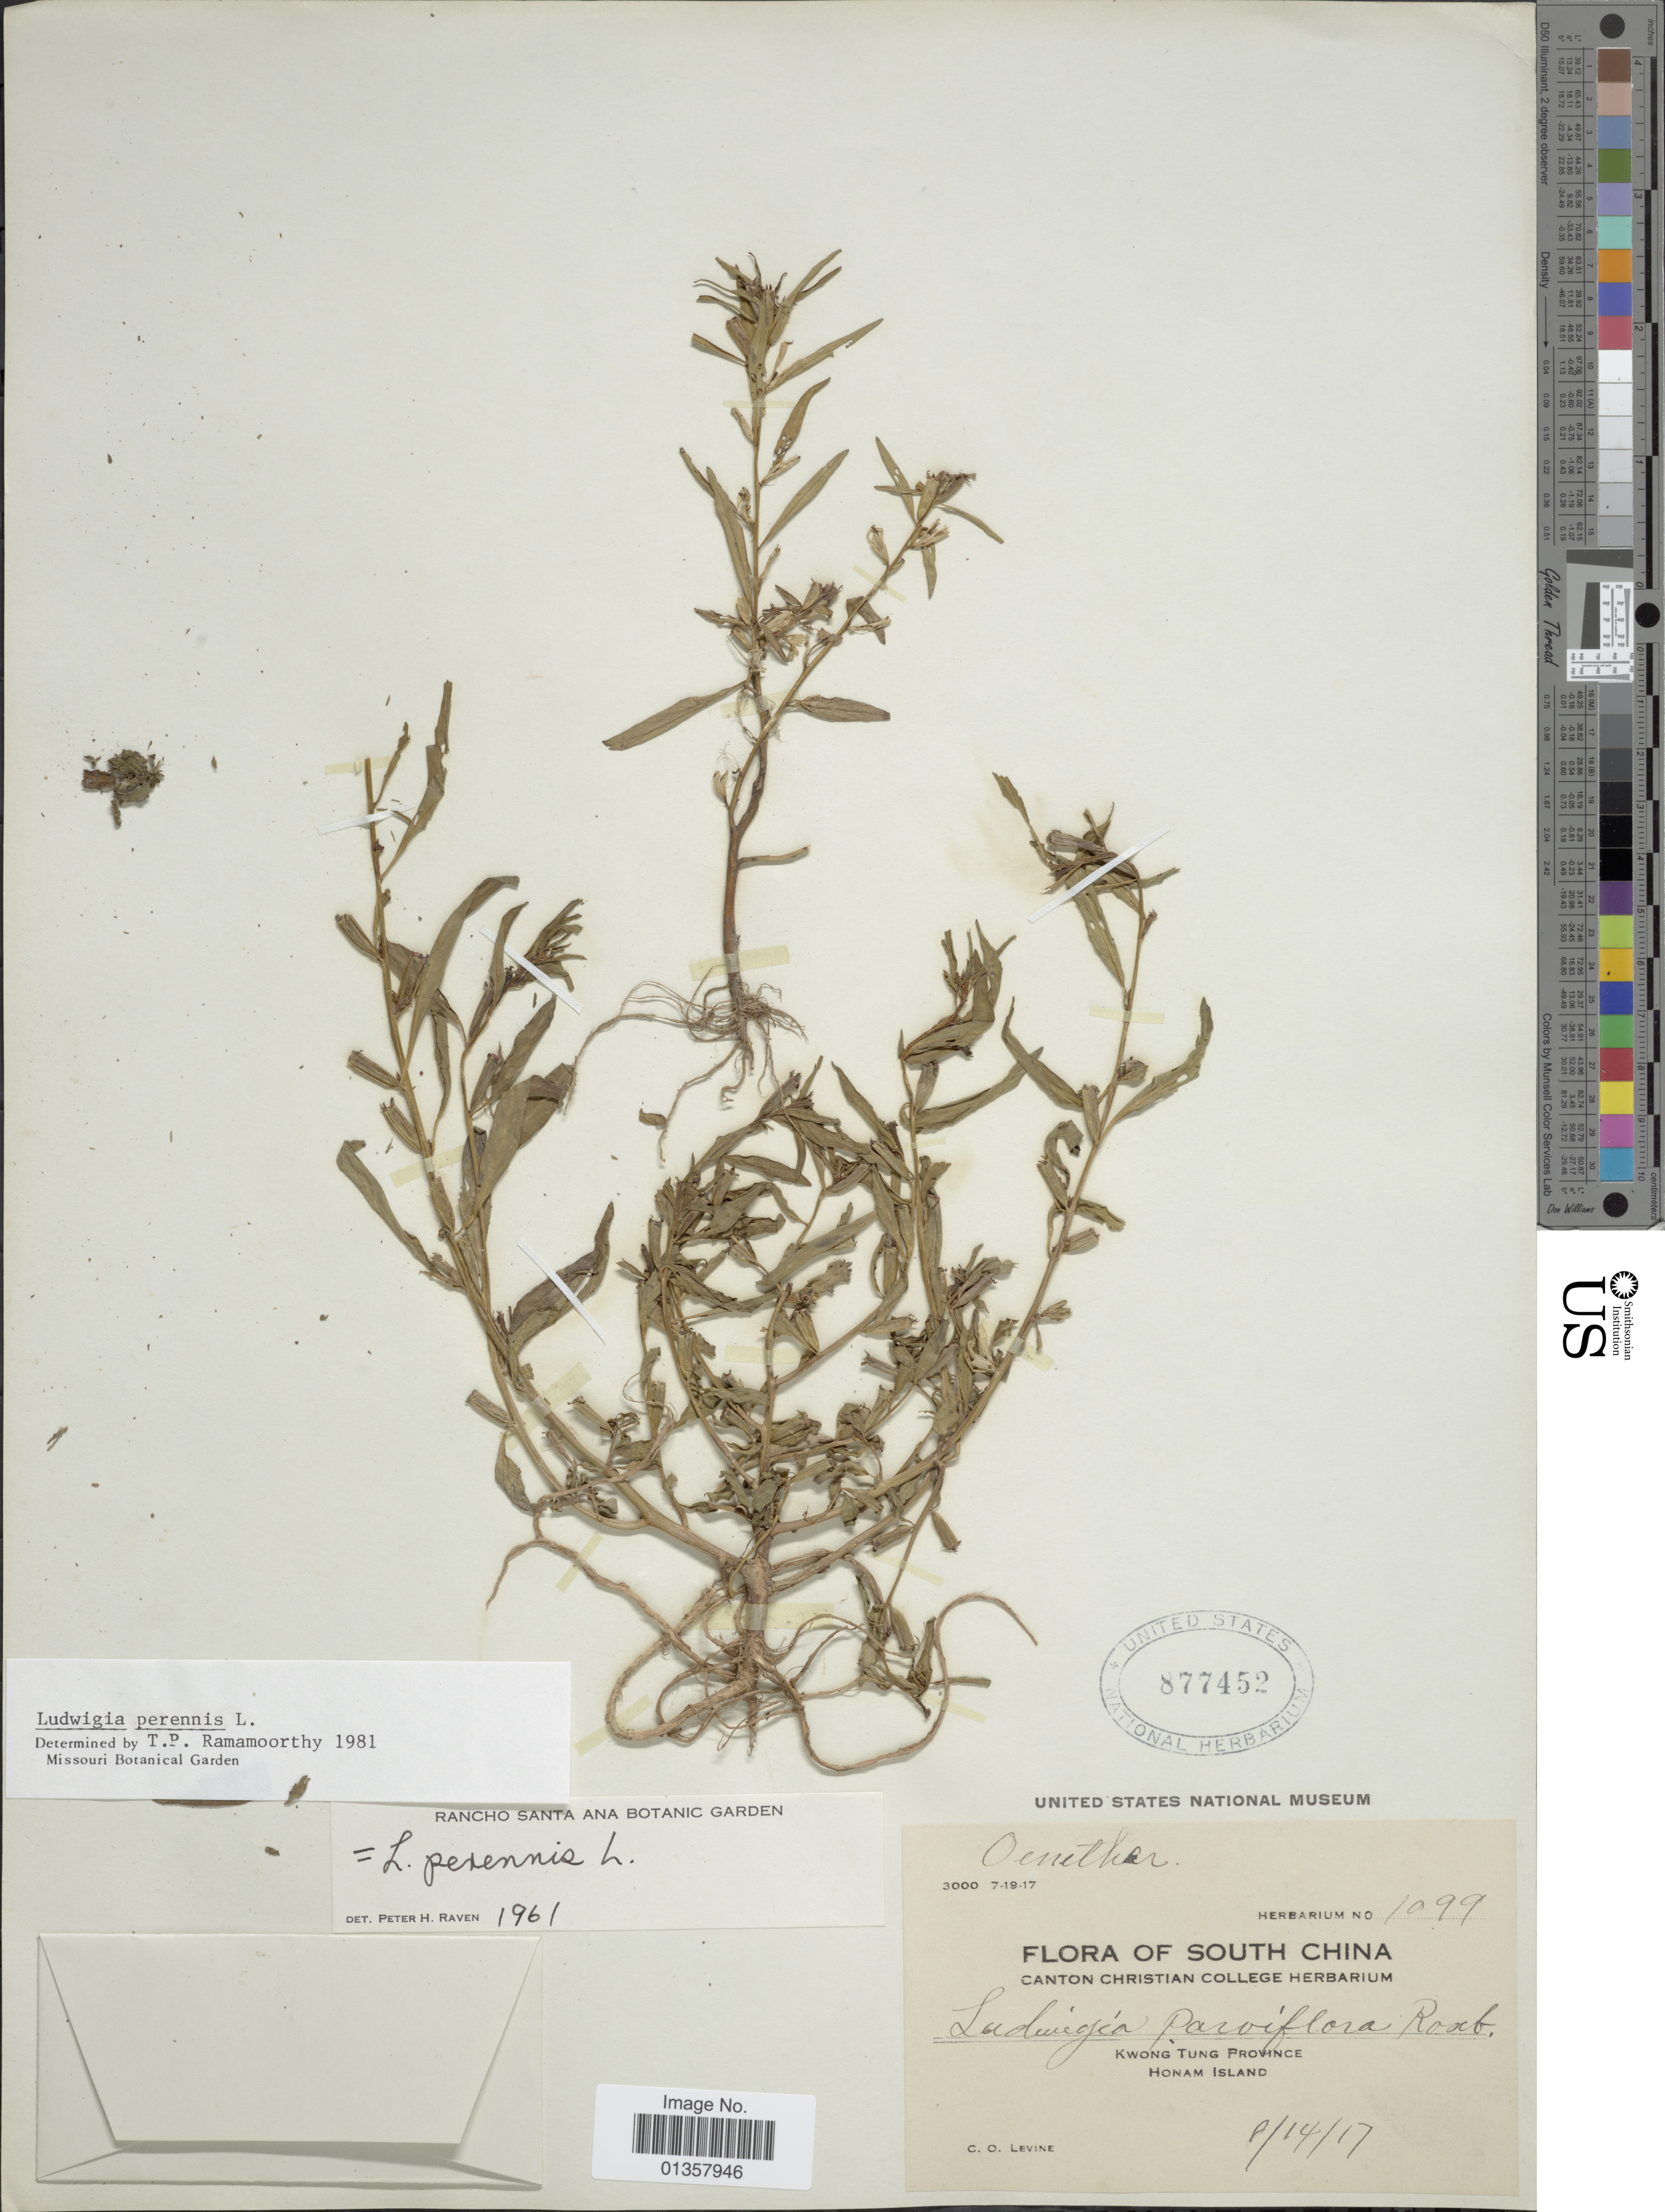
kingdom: Plantae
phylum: Tracheophyta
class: Magnoliopsida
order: Myrtales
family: Onagraceae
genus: Ludwigia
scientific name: Ludwigia perennis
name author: L.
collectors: C. O. Levine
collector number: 1099?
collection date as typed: Transcribed d/m/y: 14/8/17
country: China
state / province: Guangdong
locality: South China, Kwong Tung Province, Honam Island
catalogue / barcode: US 877452